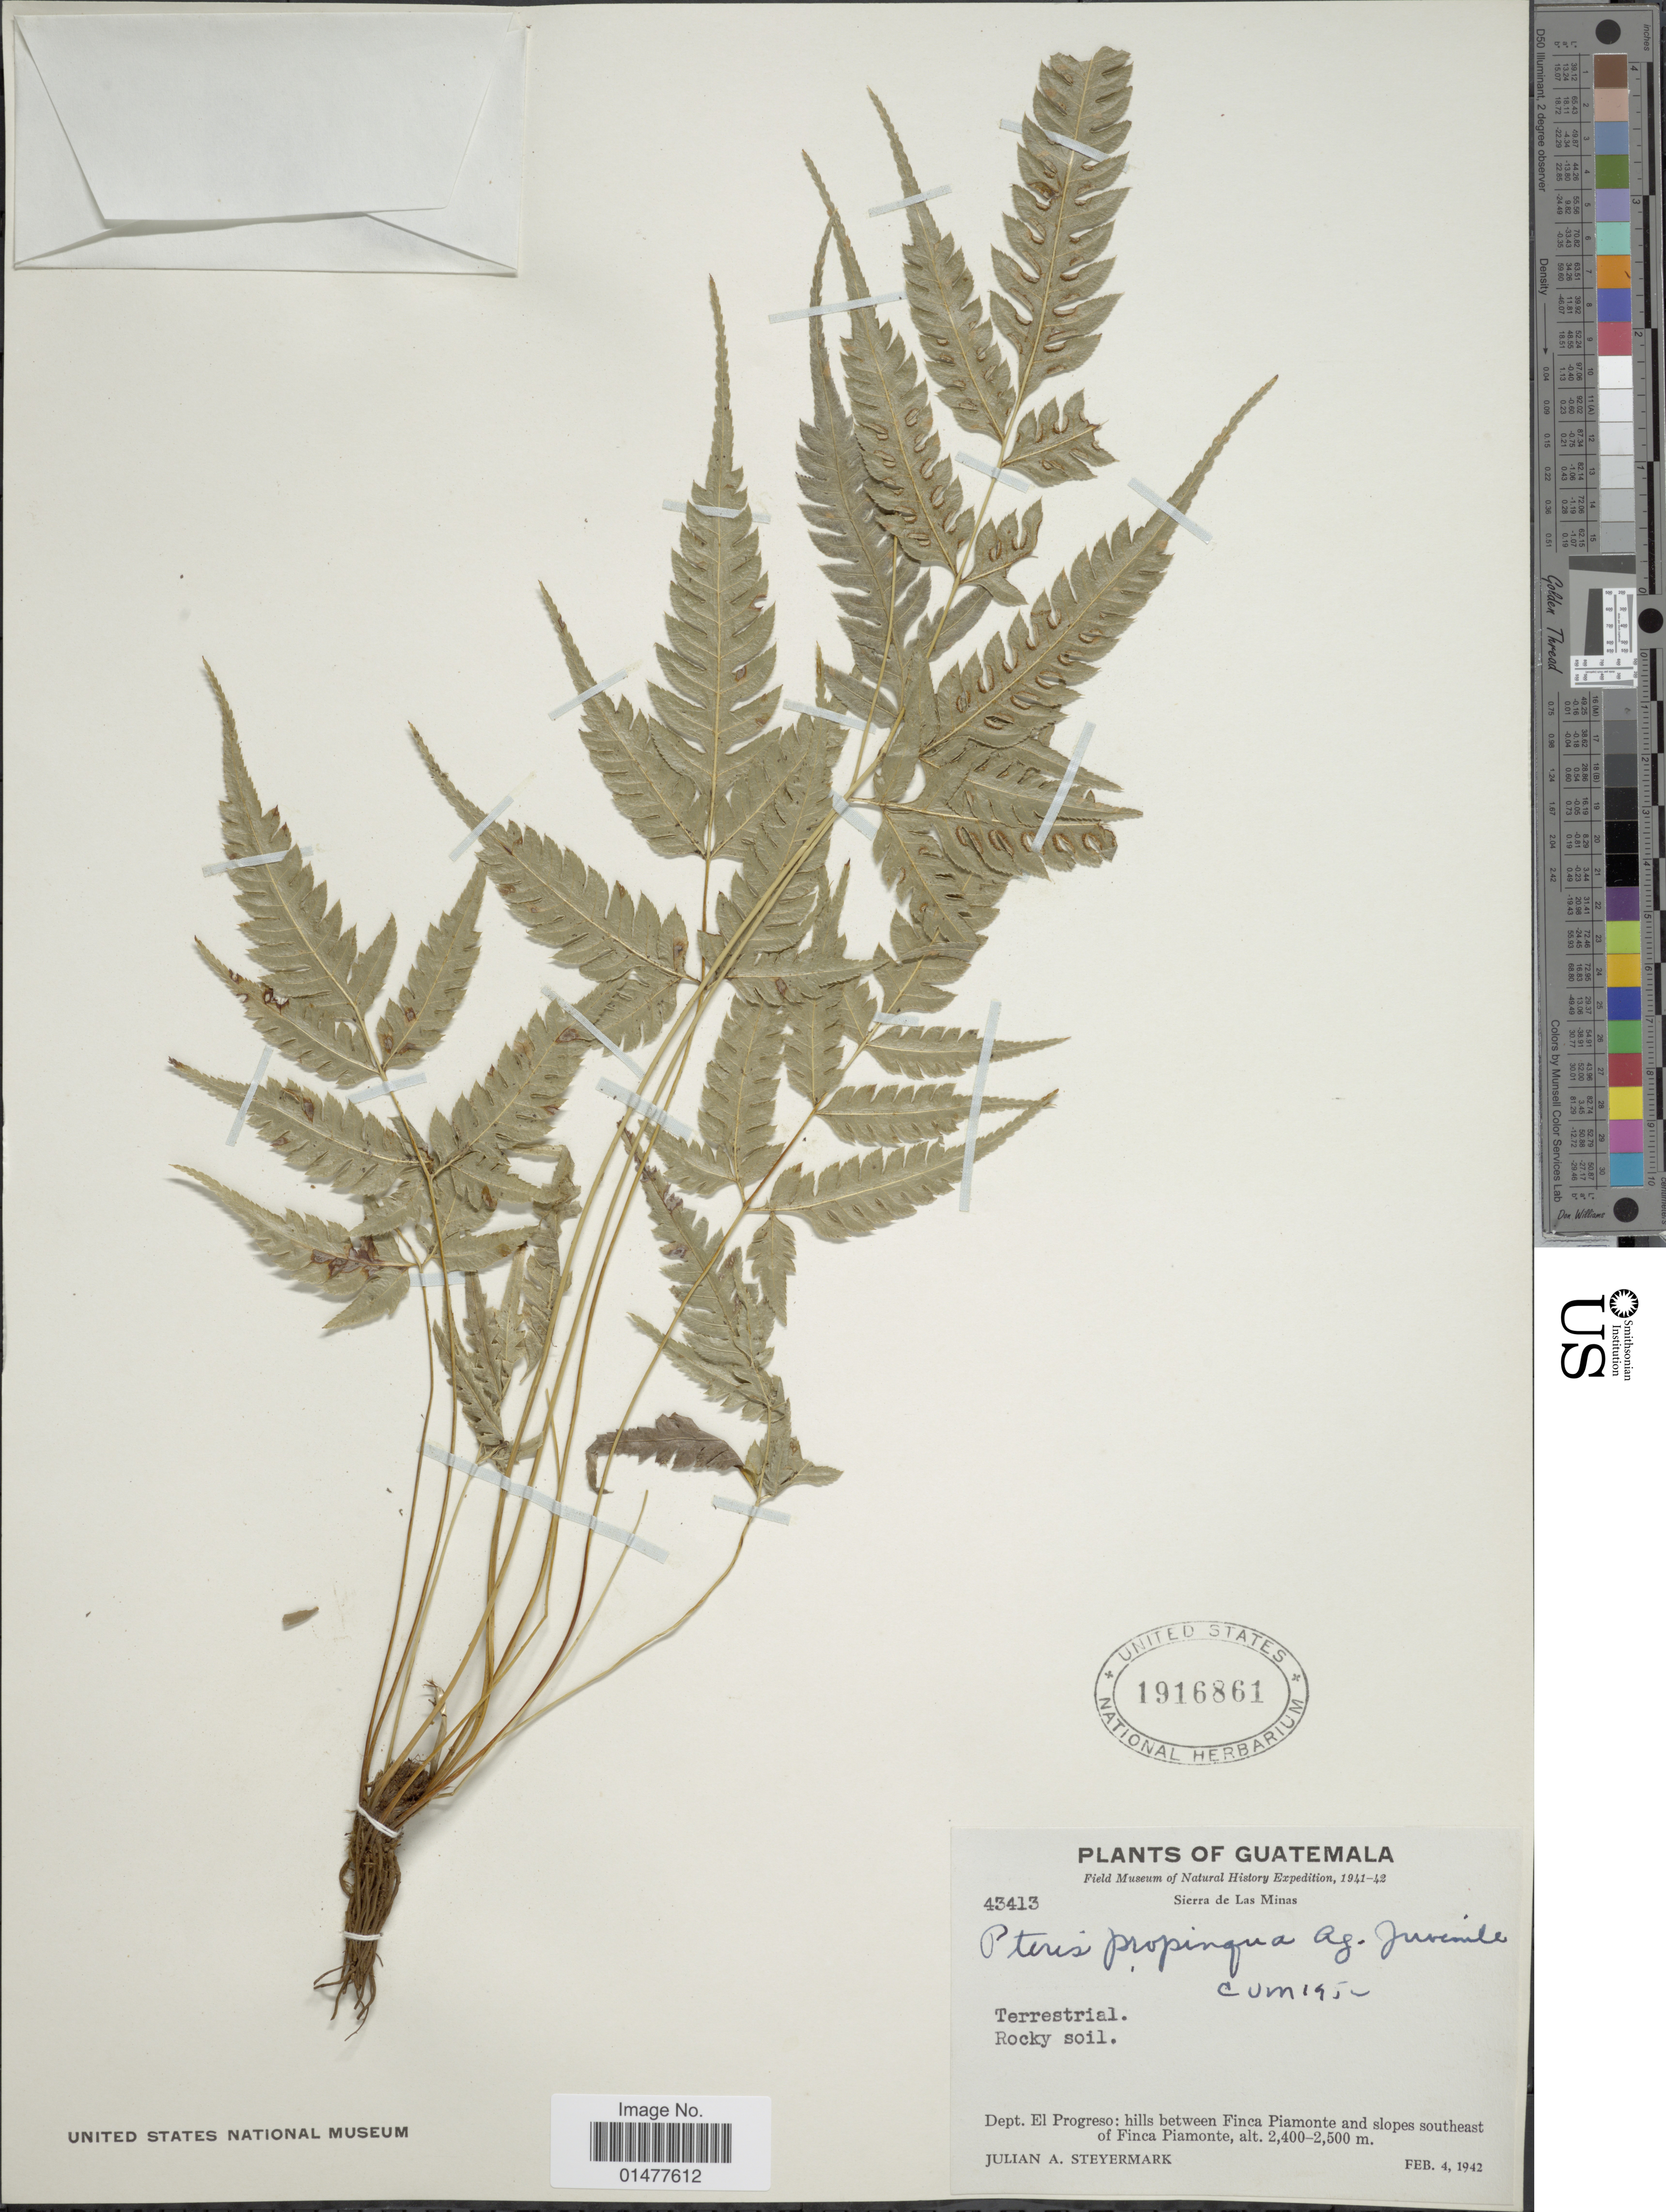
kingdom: Plantae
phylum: Tracheophyta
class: Polypodiopsida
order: Polypodiales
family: Pteridaceae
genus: Pteris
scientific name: Pteris erosa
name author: Mickel & Beitel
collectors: J. Steyermark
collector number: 43413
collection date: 1942-02-04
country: Guatemala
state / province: El Progreso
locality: Sierra de Las Minas, hills between Finca Piamonte and slopes southeast of Finca Piamonte.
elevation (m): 2400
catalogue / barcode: US 1916861